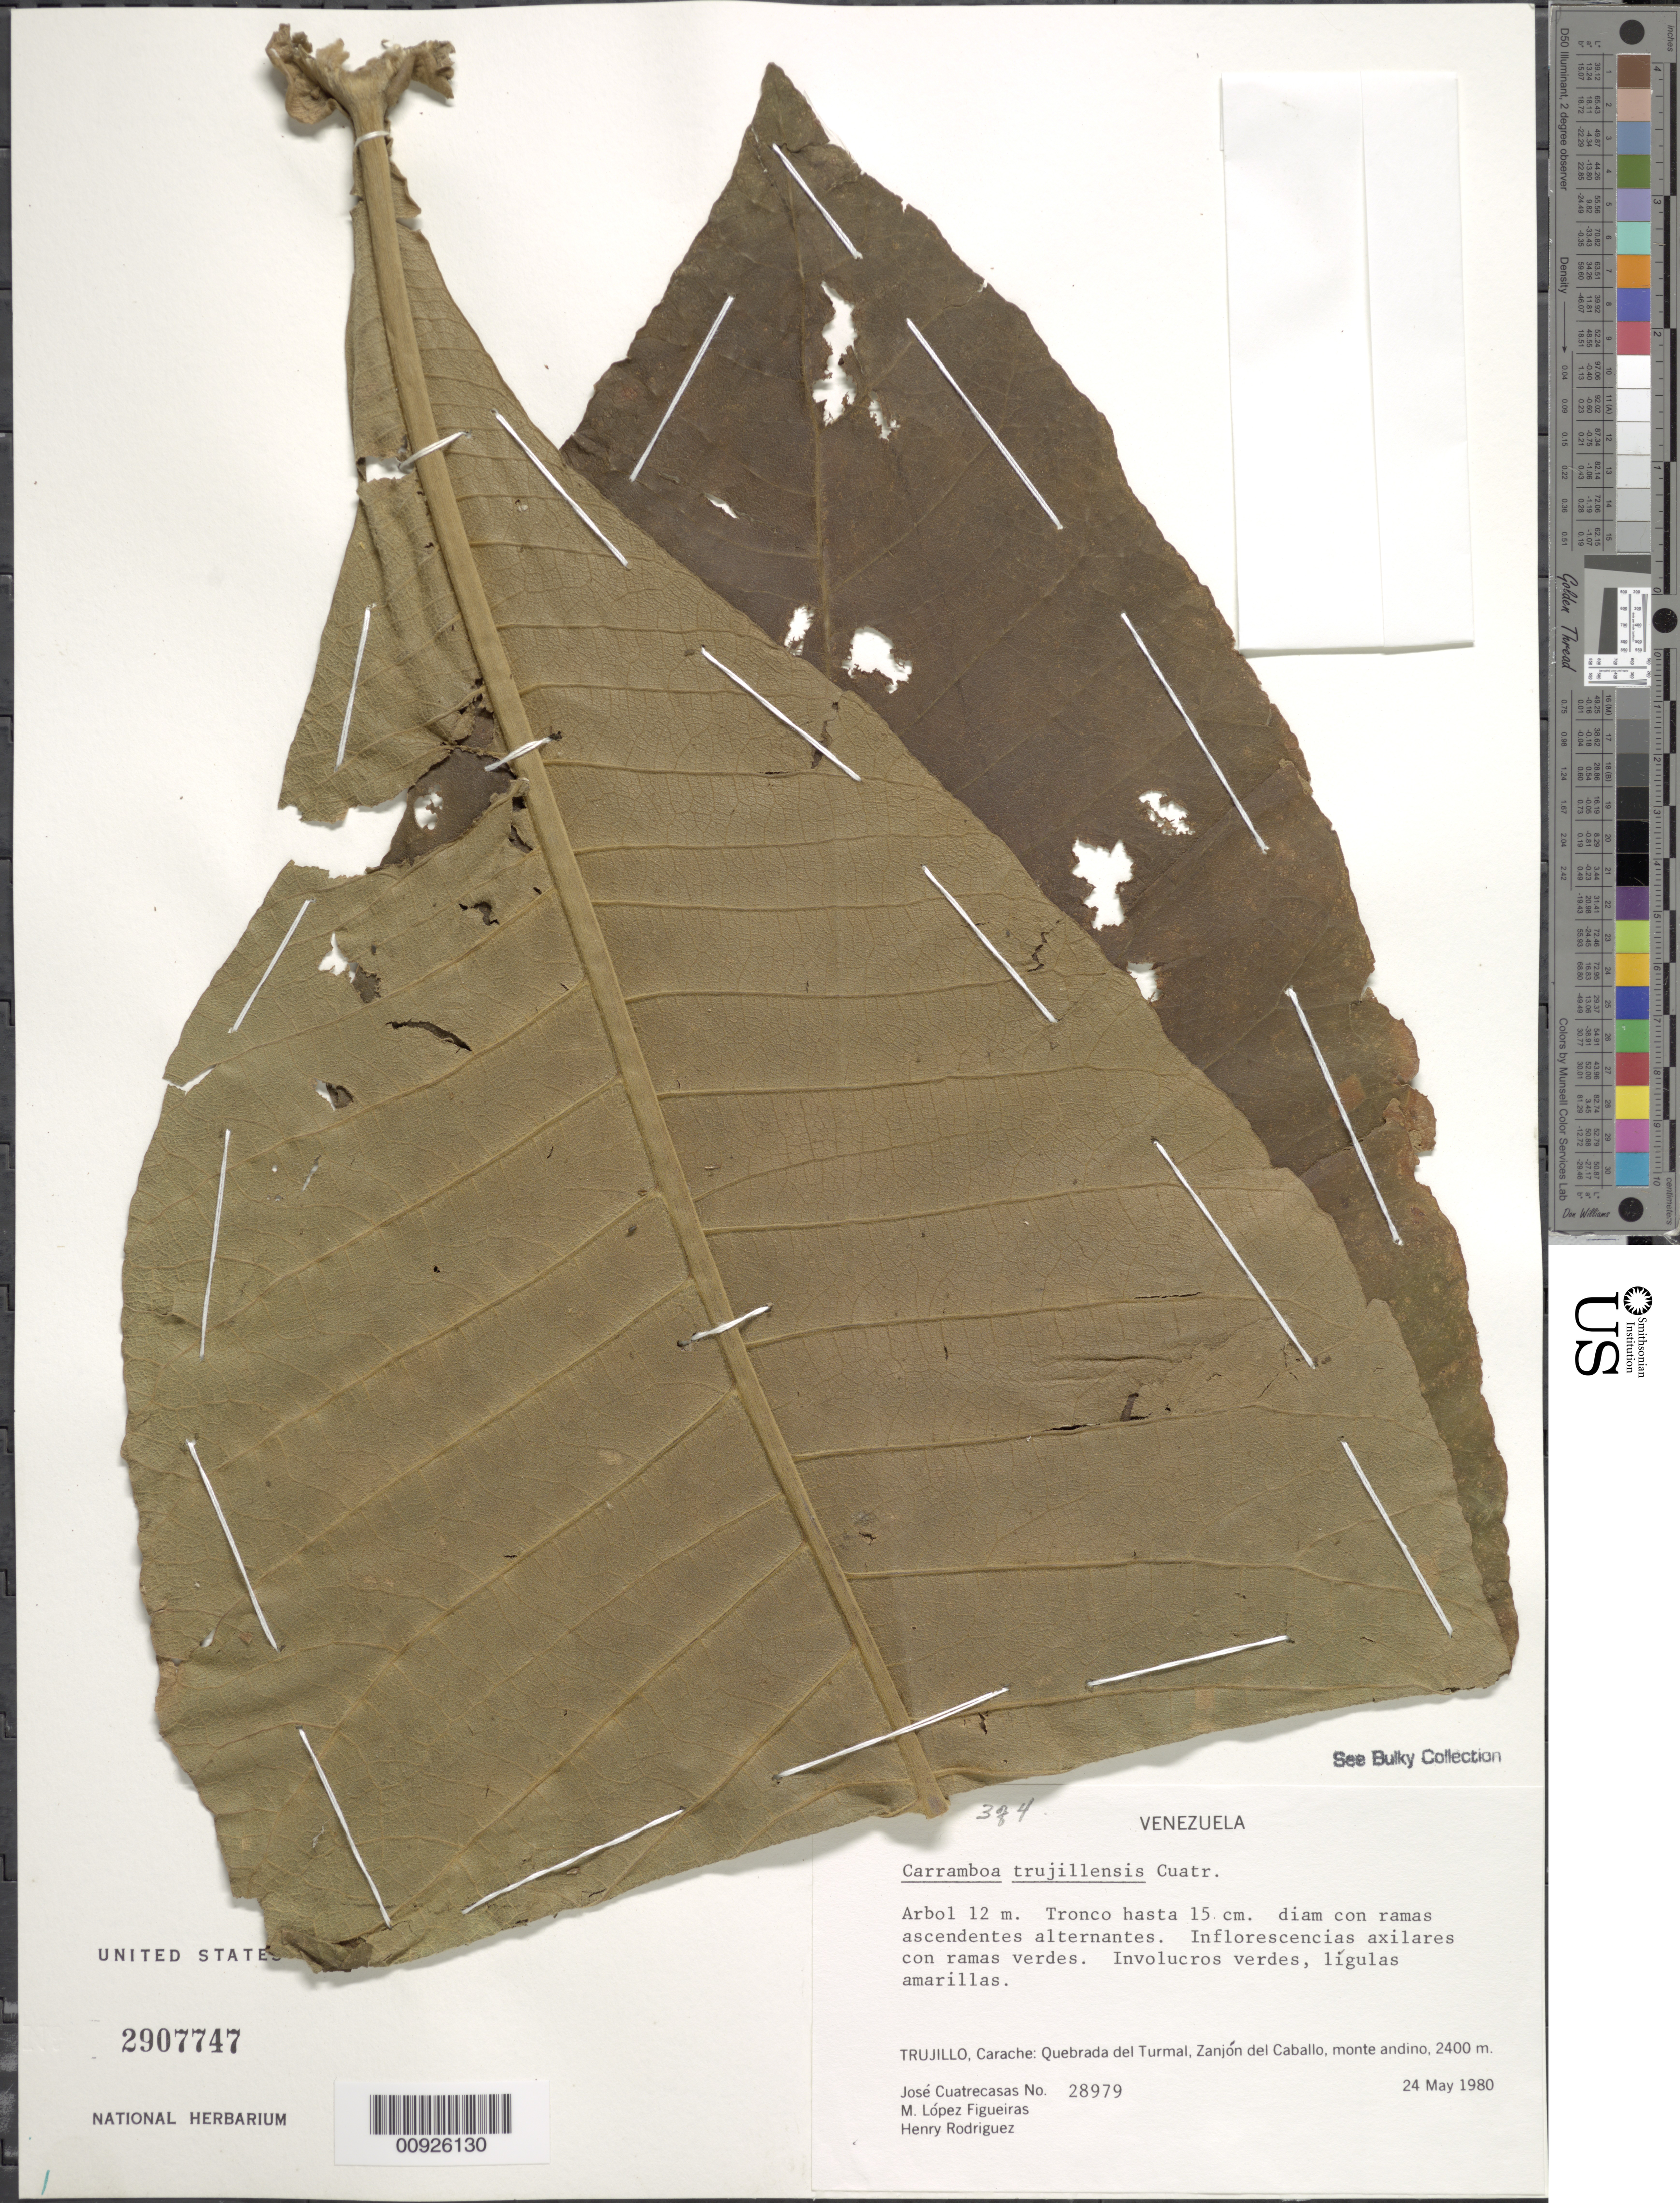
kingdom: Plantae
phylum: Tracheophyta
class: Magnoliopsida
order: Asterales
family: Asteraceae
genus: Carramboa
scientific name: Carramboa trujillensis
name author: (Cuatrec.) Cuatrec.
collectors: J. Cuatrecasas, M. López Figueiras & H. A. Rodriguez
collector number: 28979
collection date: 1980-05-24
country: Venezuela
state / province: Trujillo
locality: Carache: Quebrada del Turmal, Zanjon del Caballo, monte andino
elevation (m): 2400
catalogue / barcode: US 2907747